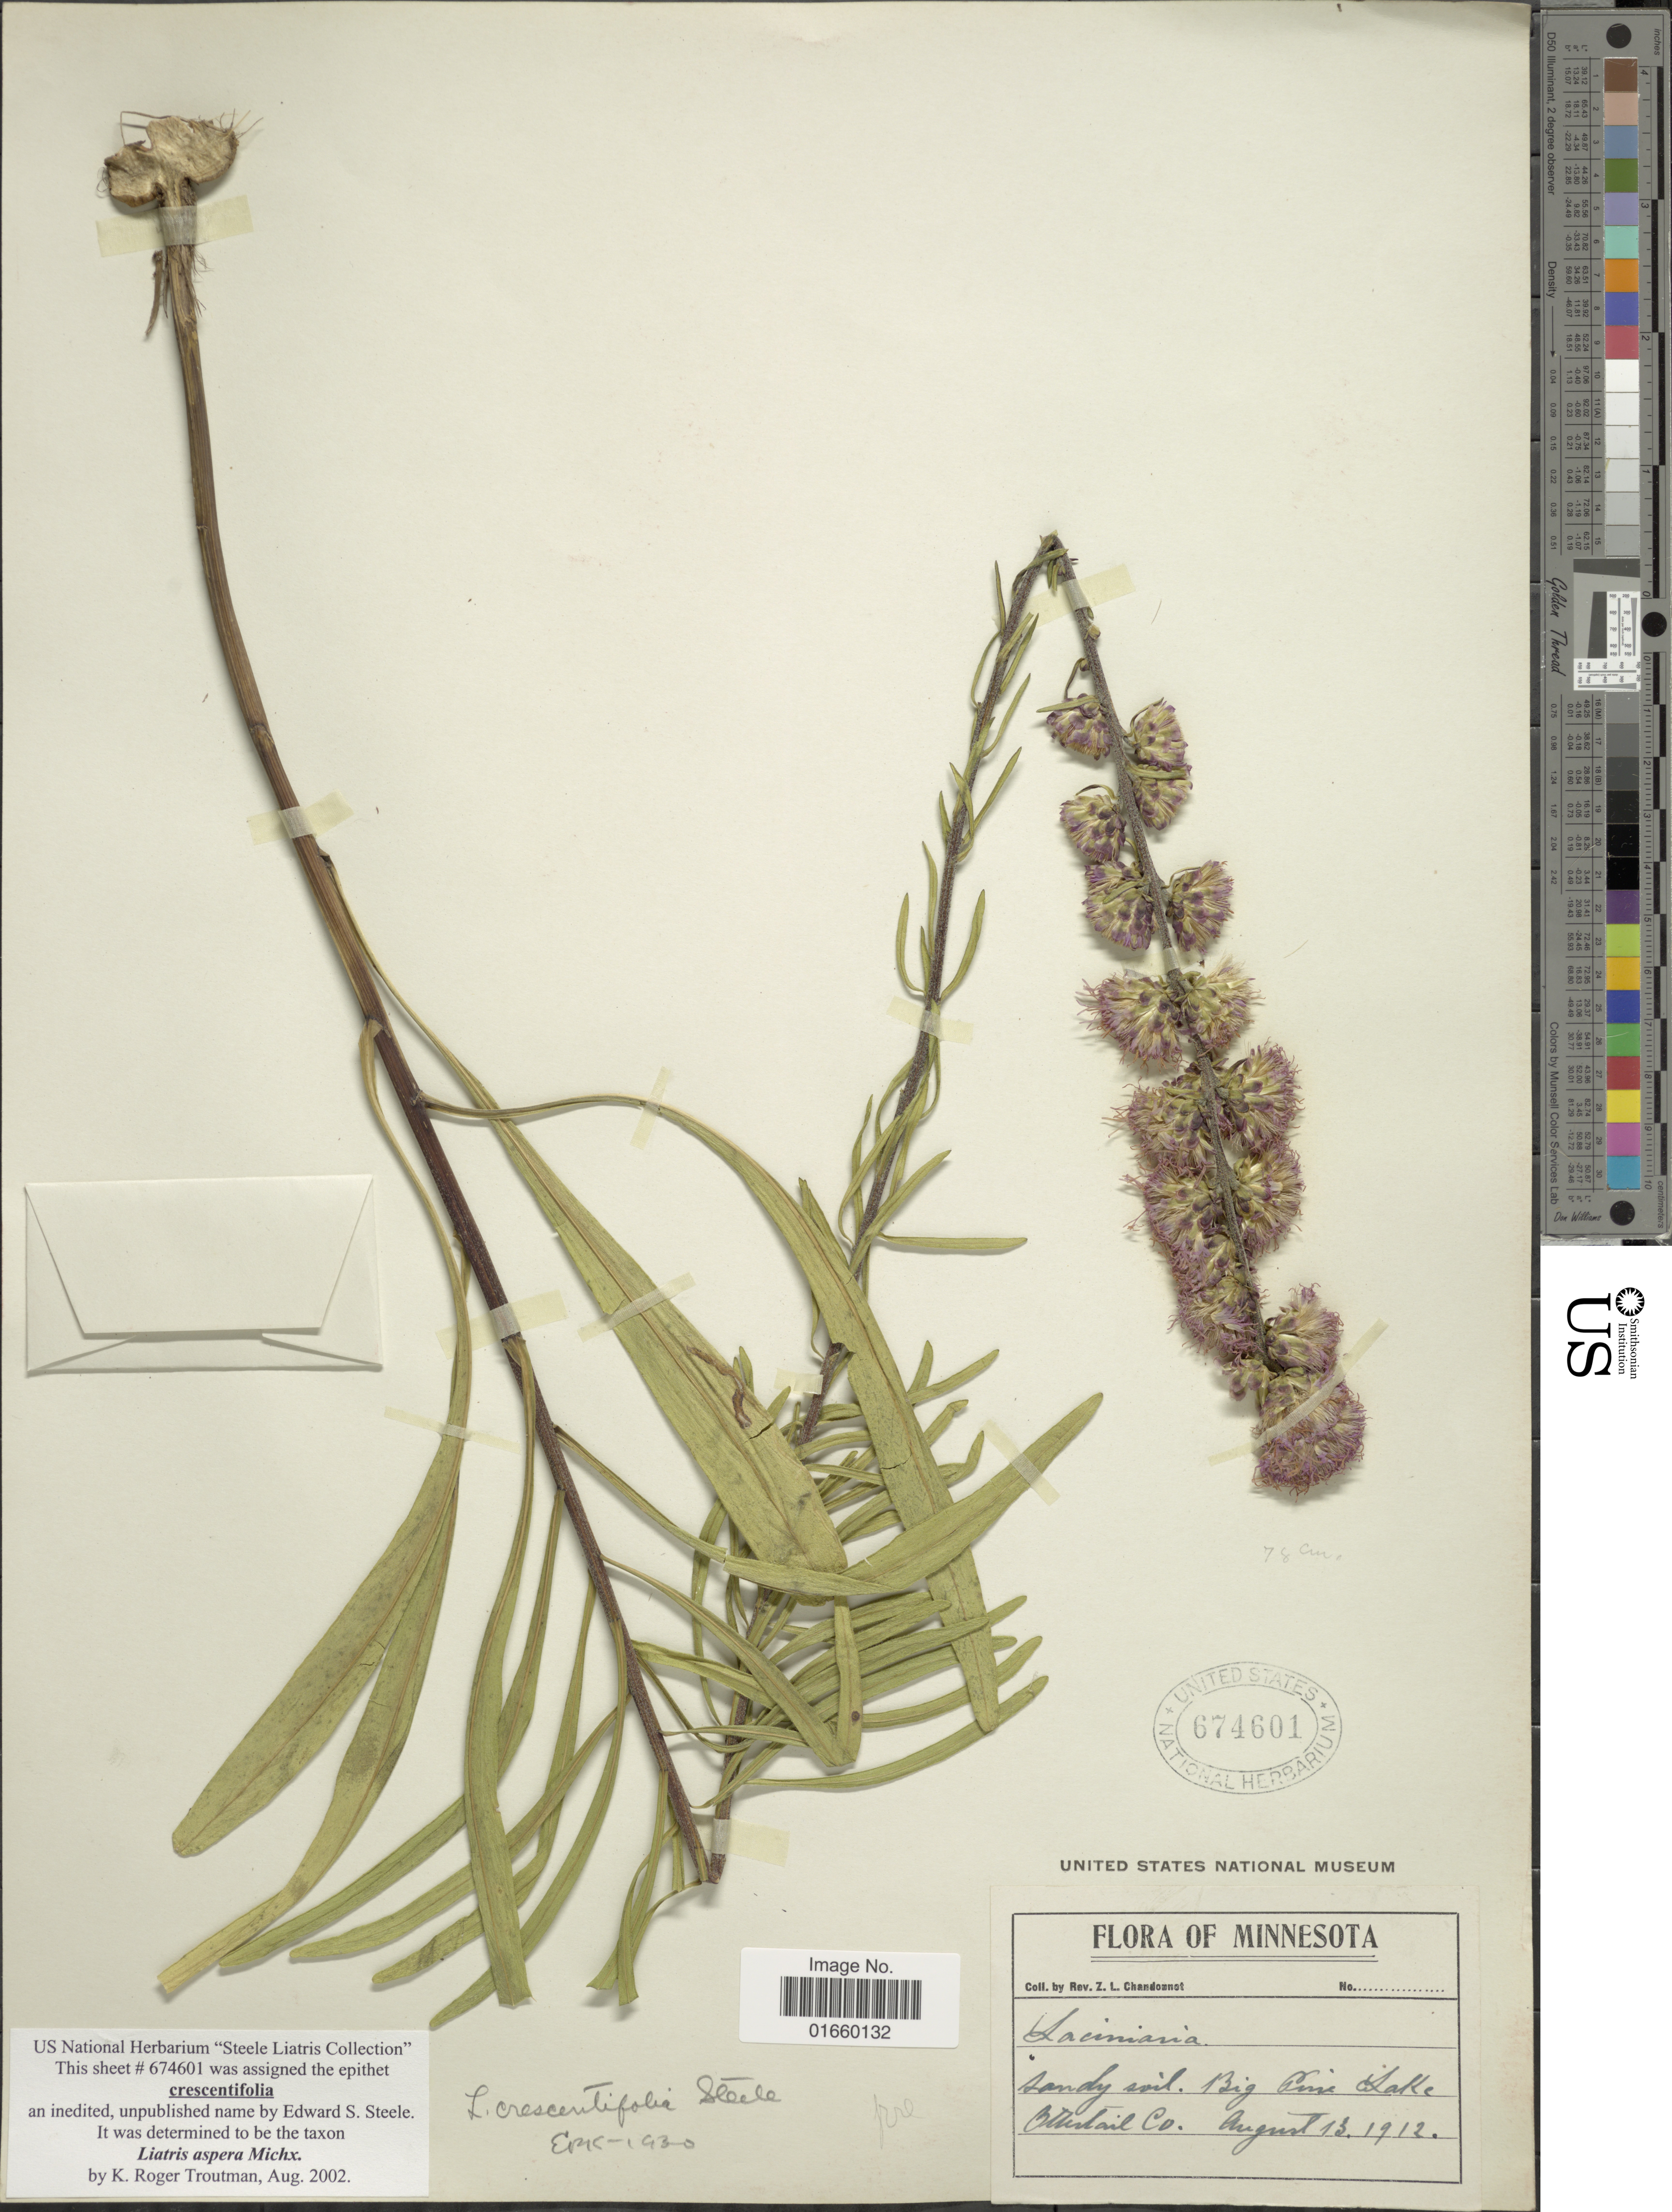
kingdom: Plantae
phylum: Tracheophyta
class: Magnoliopsida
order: Asterales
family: Asteraceae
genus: Liatris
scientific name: Liatris aspera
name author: Michx.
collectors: Z. Chandonnet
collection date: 1912-08-13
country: United States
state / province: Minnesota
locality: Big Pine Lake, Otter Tail Co.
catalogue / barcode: US 674601